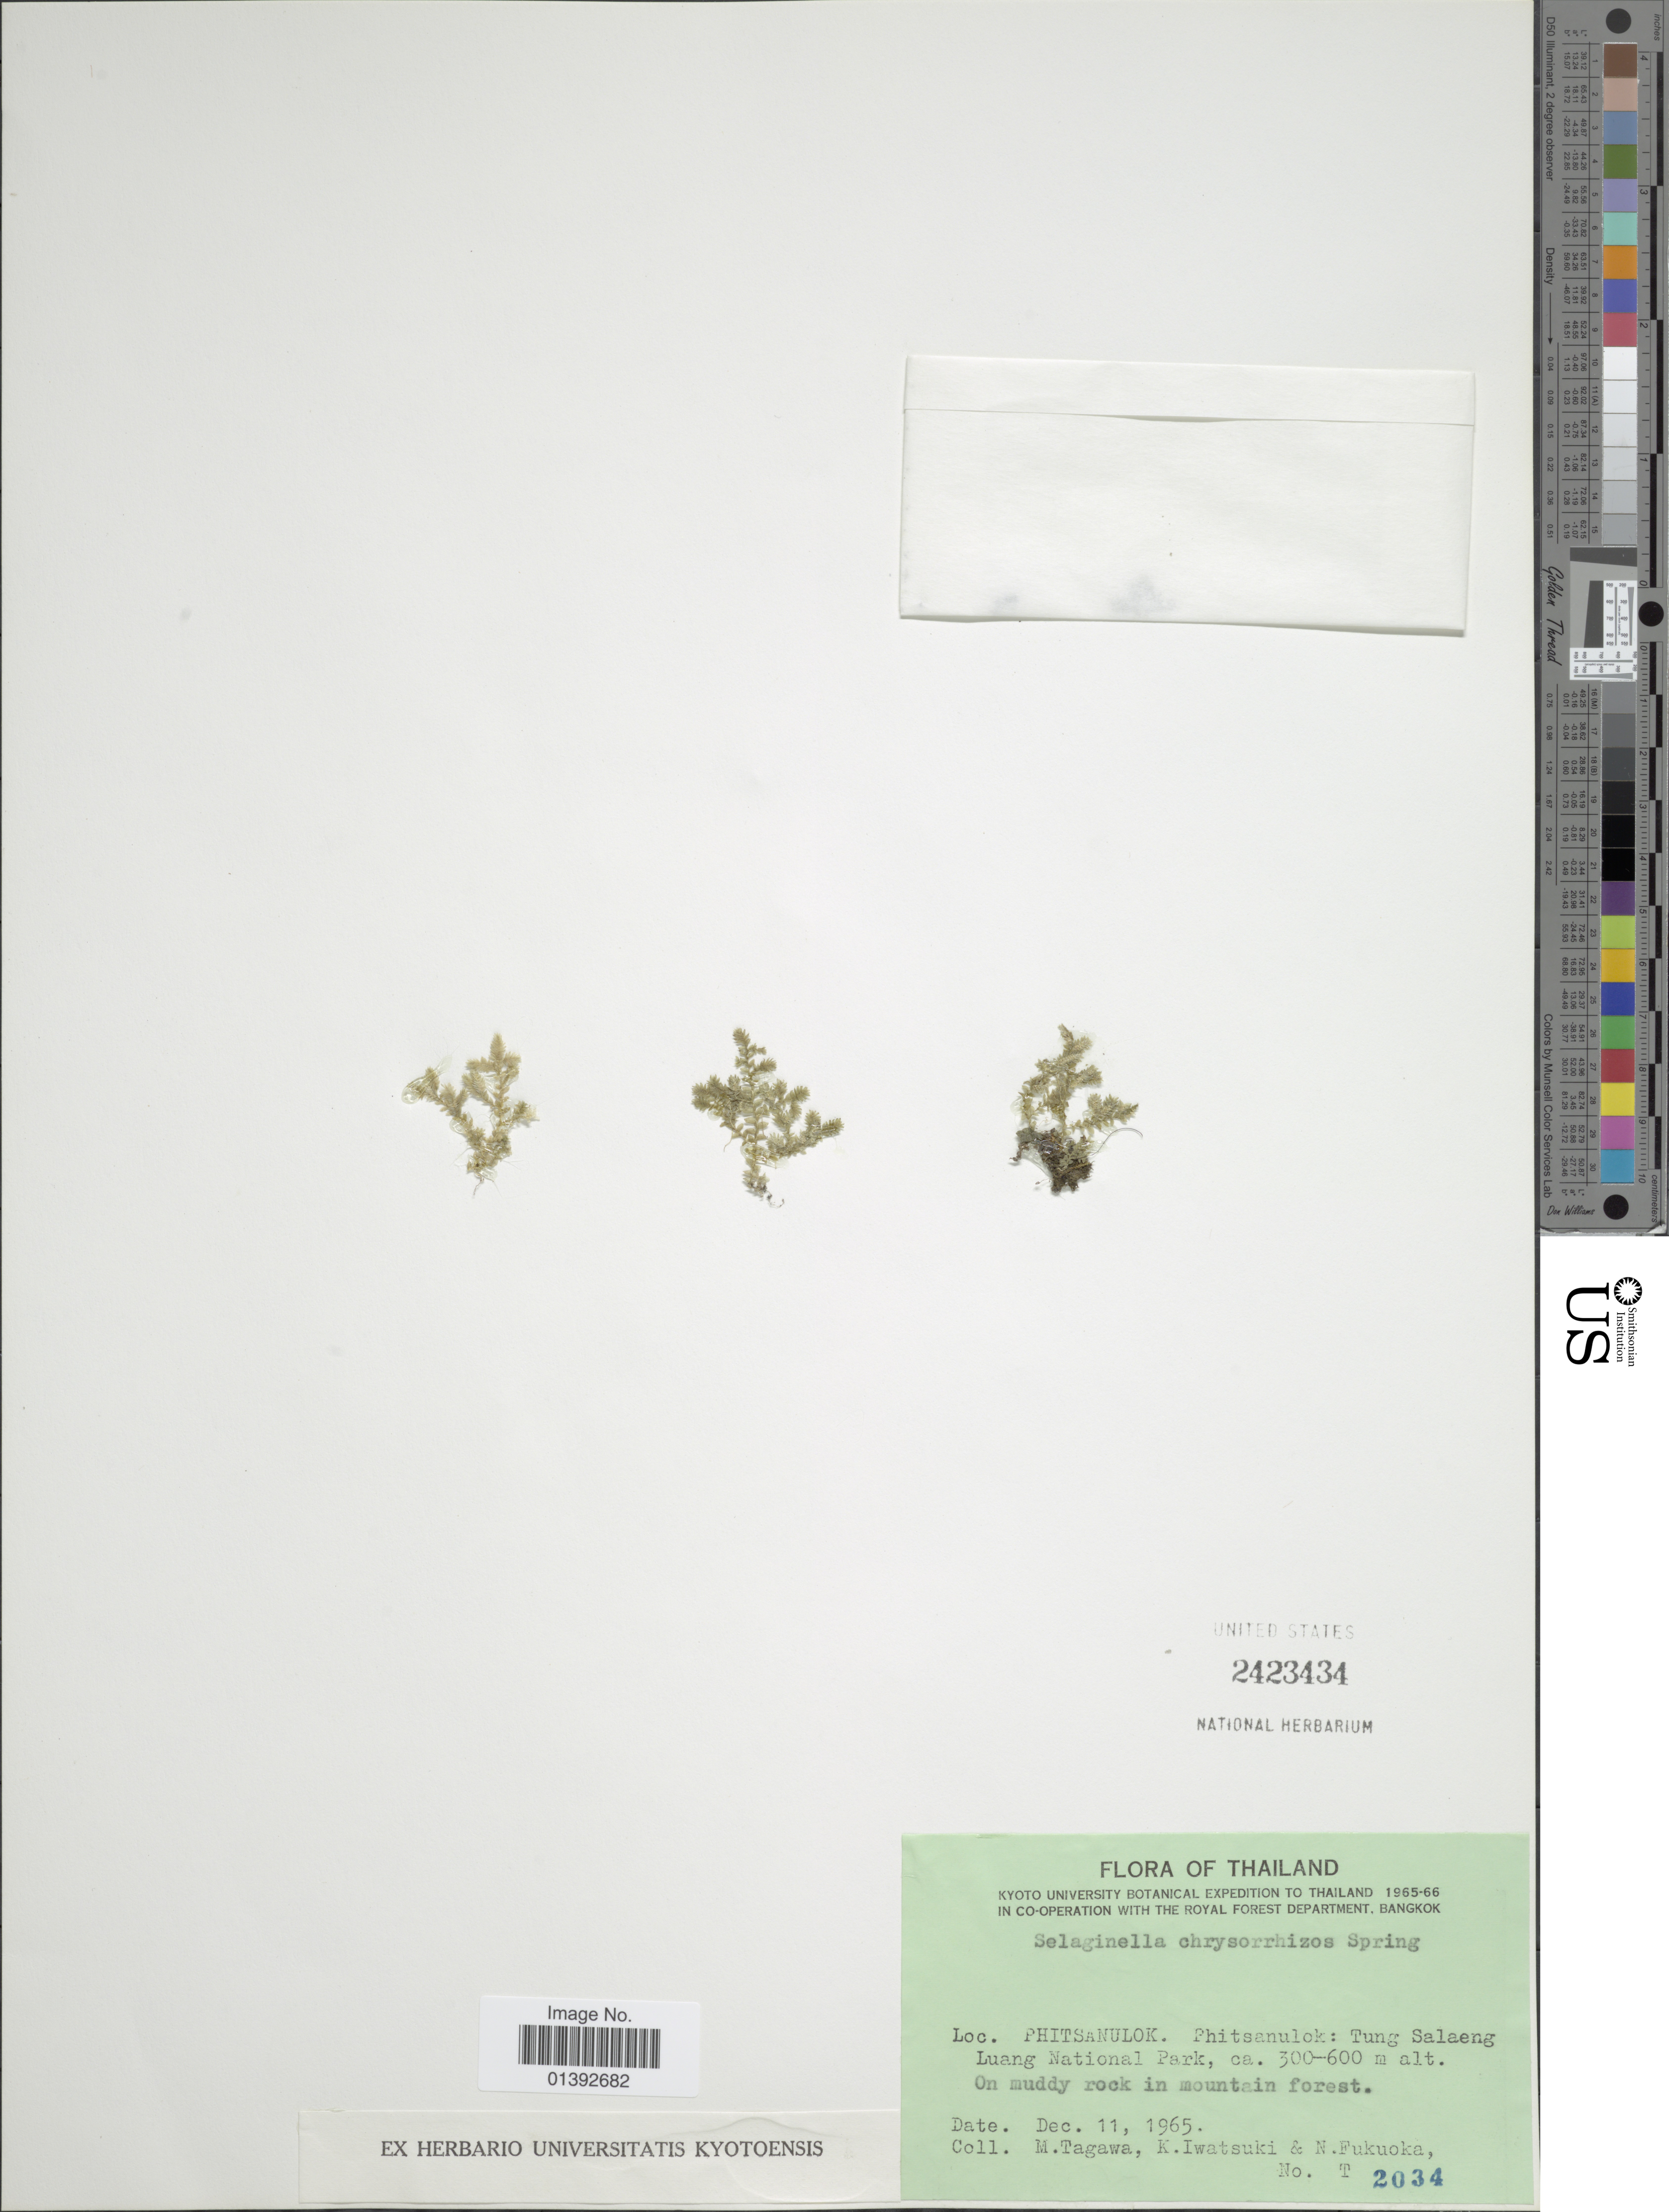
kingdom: Plantae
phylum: Tracheophyta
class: Lycopodiopsida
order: Selaginellales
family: Selaginellaceae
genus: Selaginella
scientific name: Selaginella chrysorrhizos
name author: Spring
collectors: M. Tagawa, K. Iwatsuki & N. Fukuoka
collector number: T 2034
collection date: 1965-12-11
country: Thailand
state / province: Phitsanulok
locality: Tung Salaeng Luang National Park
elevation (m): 300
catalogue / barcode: US 2423434